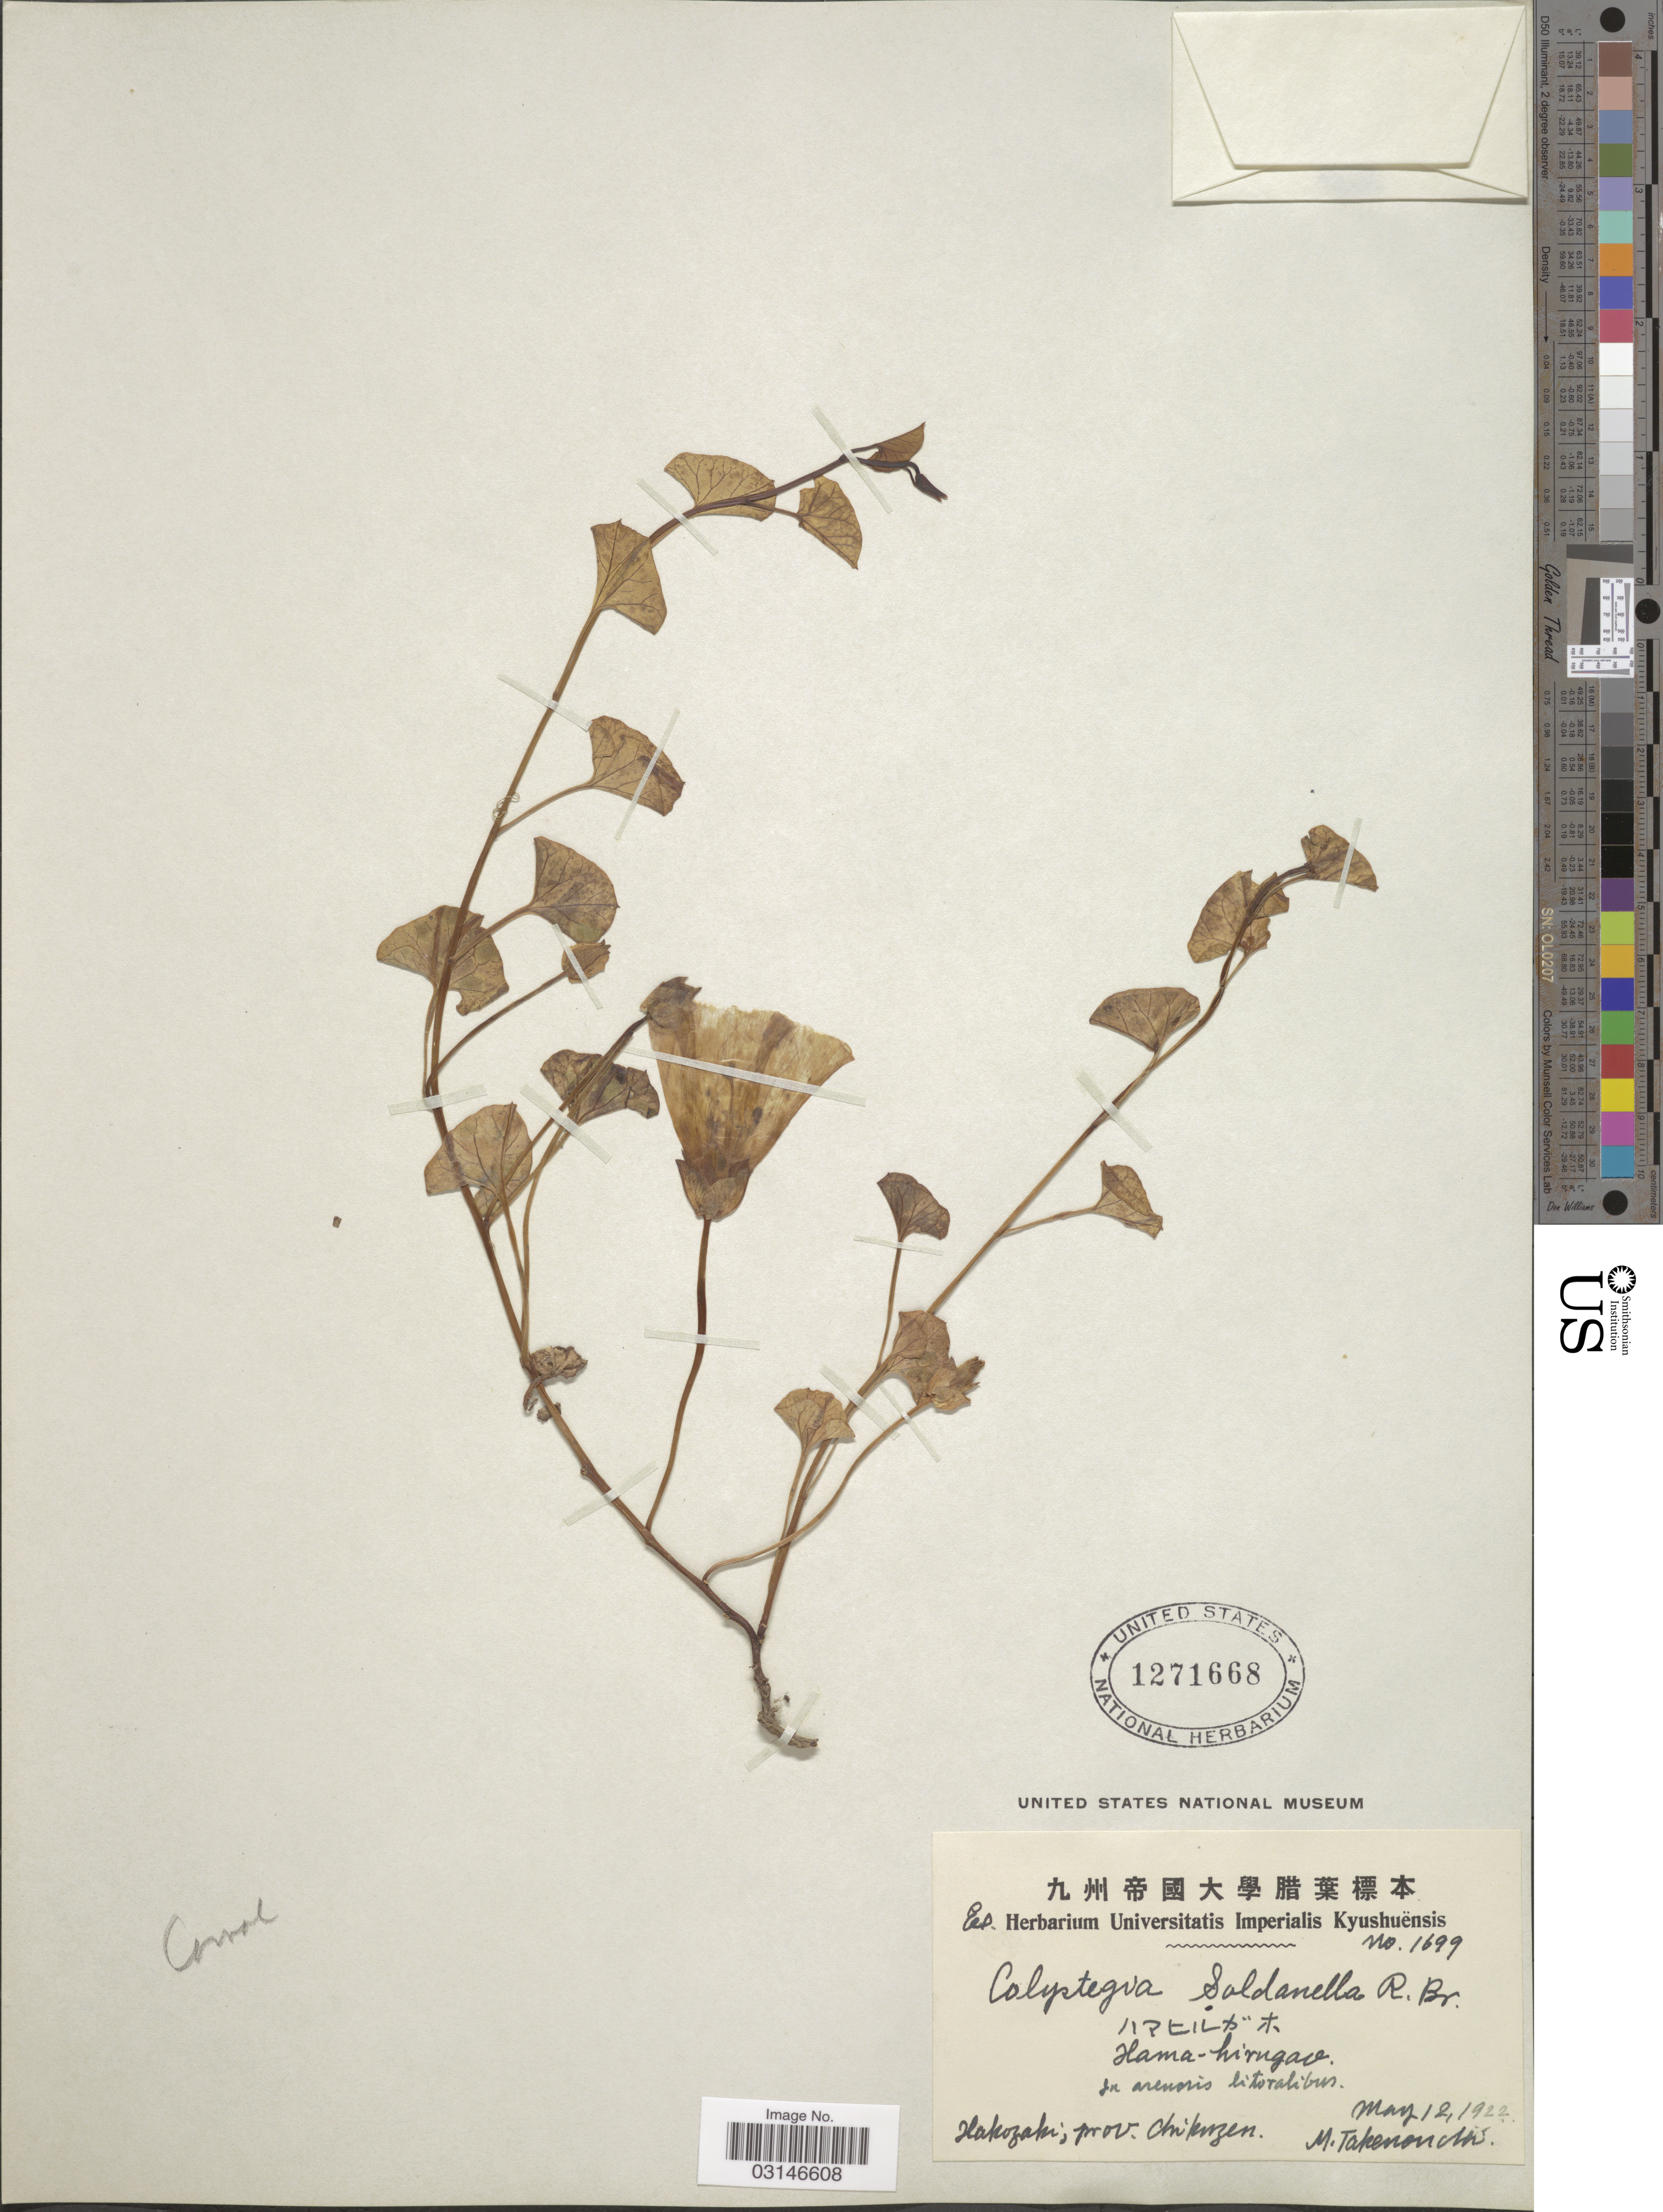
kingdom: Plantae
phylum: Tracheophyta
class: Magnoliopsida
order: Solanales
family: Convolvulaceae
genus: Calystegia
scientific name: Calystegia soldanella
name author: (L.) R. Br.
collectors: M. Takenonchi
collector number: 1699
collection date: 1922-05-12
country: Japan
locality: Hakozaki; prov. Chikuzen.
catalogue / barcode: US 1271668